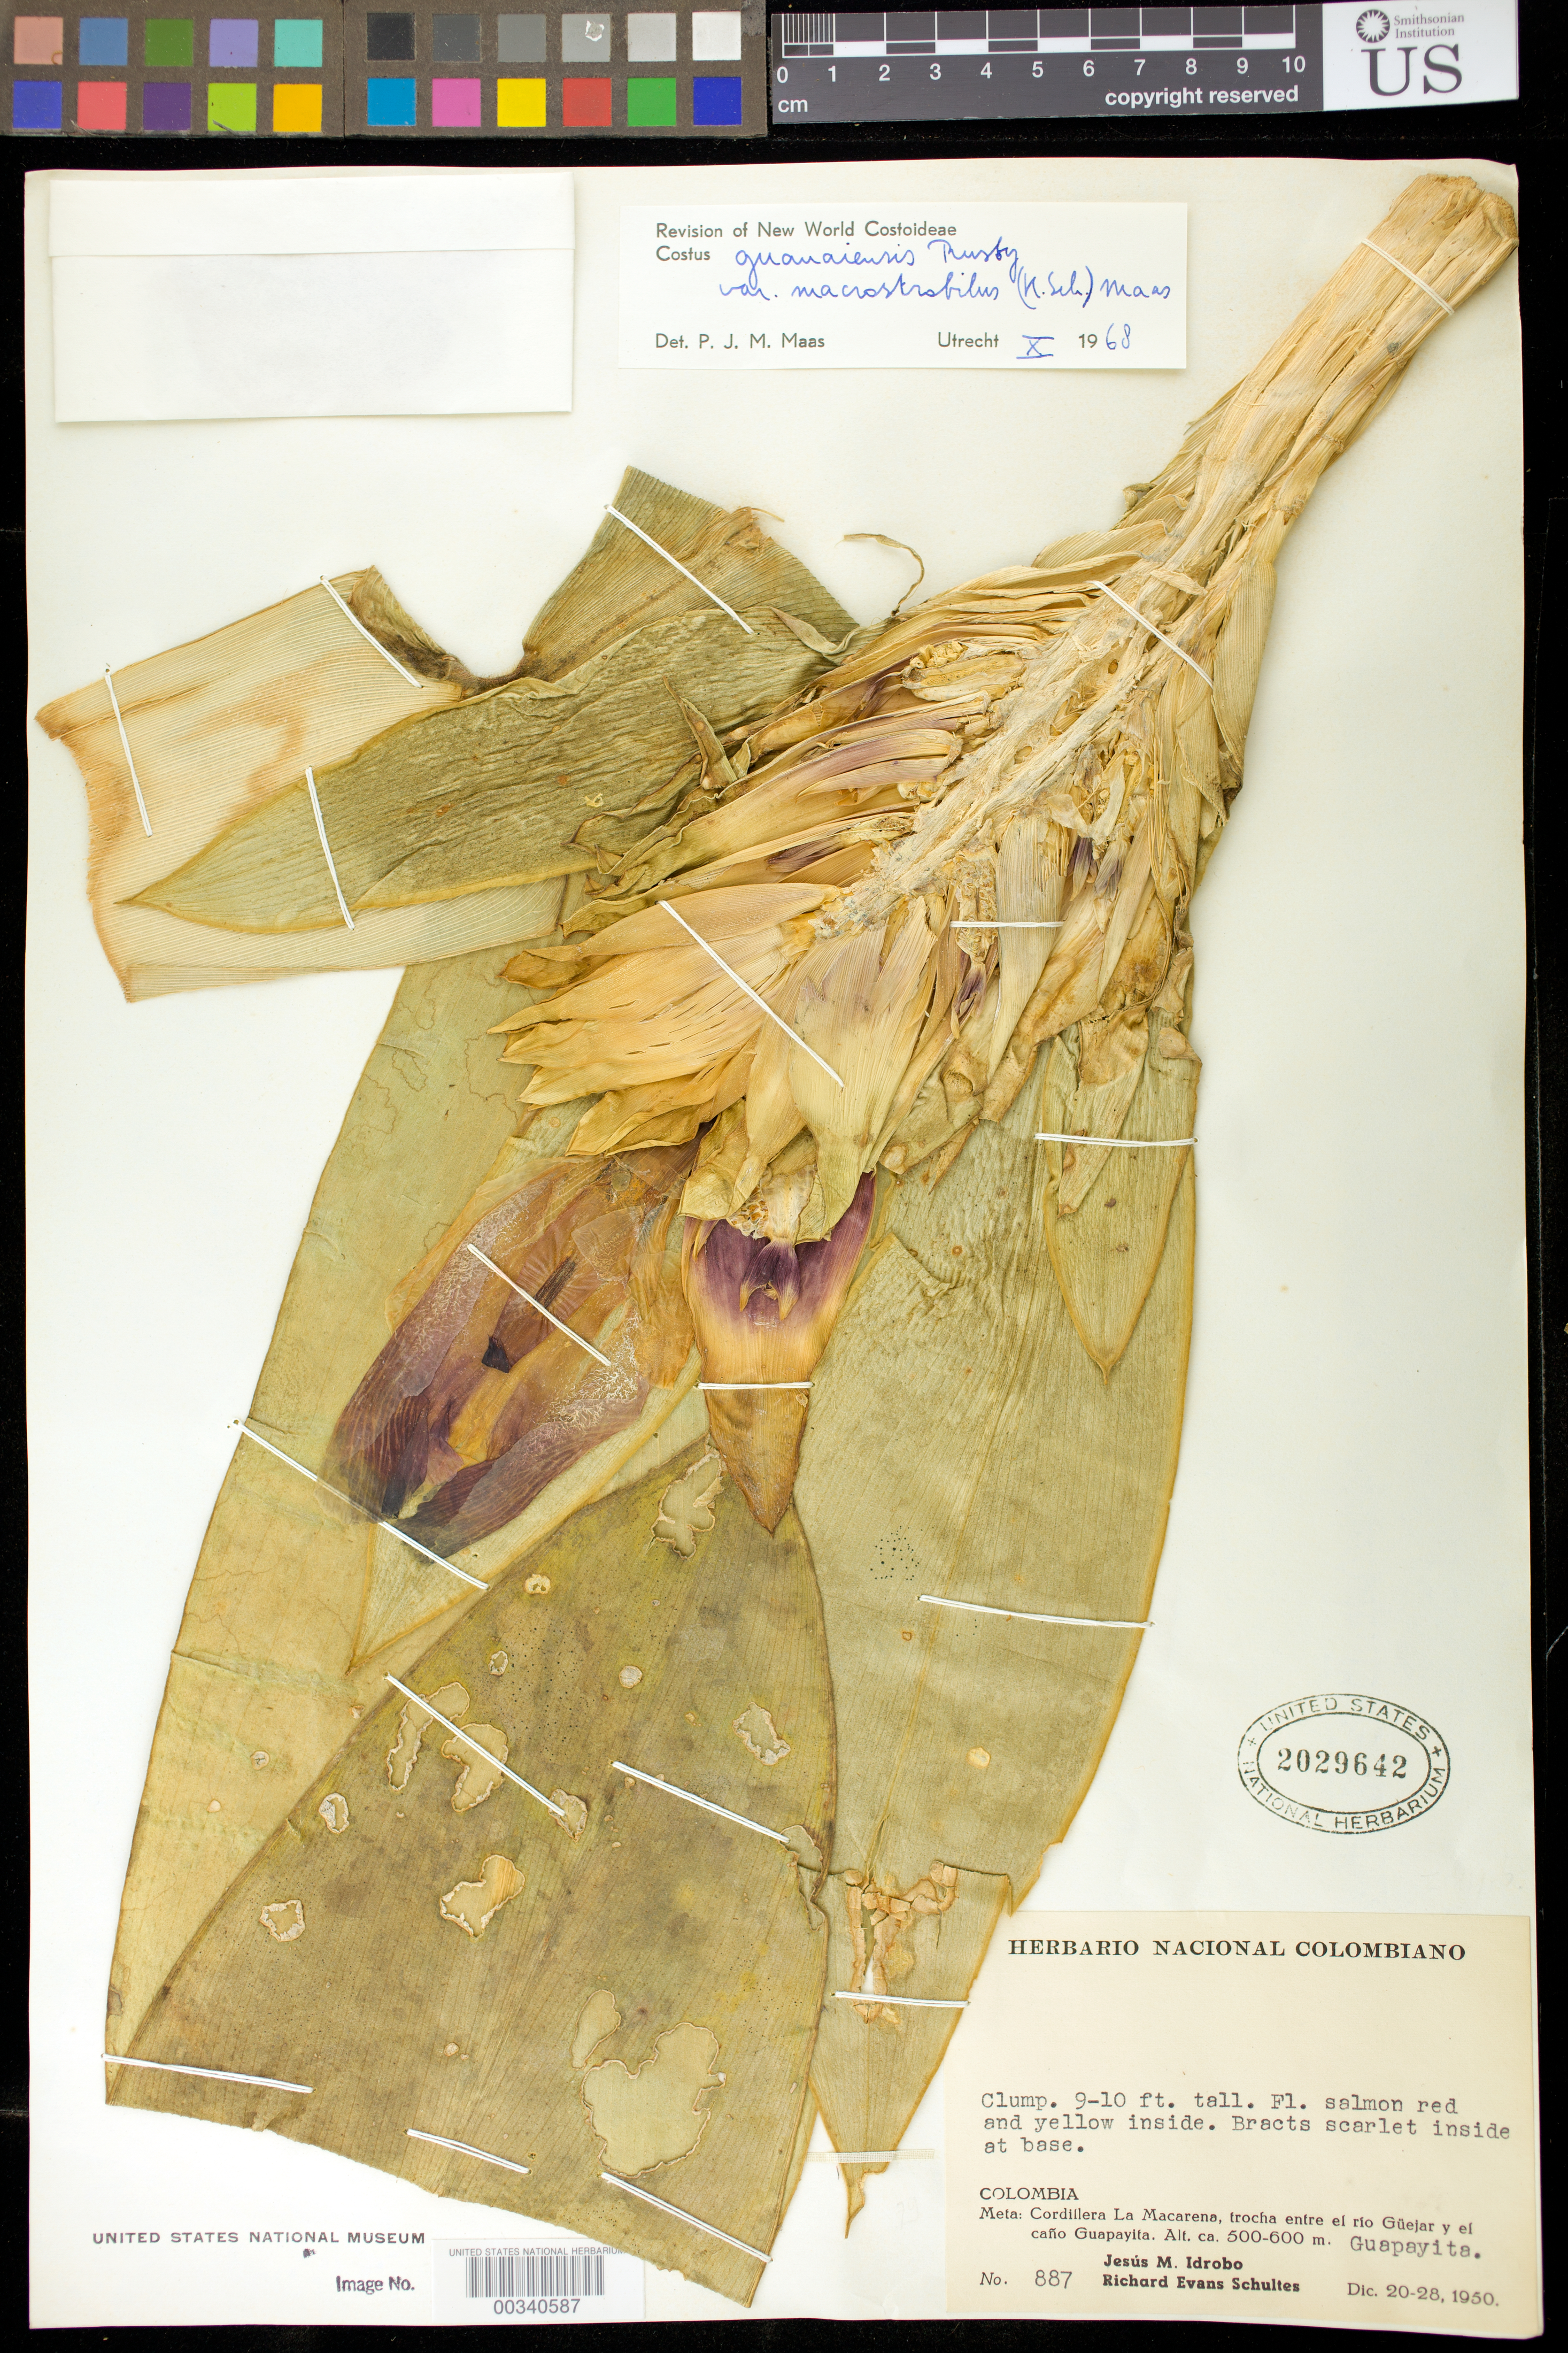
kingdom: Plantae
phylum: Tracheophyta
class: Liliopsida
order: Zingiberales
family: Costaceae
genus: Costus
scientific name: Costus guanaiensis var. macrostrobilis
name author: (K. Schum.) Maas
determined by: Maas, Paul J. M.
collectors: J. M. Idrobo & R. E. Schultes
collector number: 887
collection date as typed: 20 Dec 1950 to 28 Dec 1950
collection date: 1950-12-20/1950-12-28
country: Colombia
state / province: Meta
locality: Cordillera la Macarena, Trocha entre el Rio Guejar y el Caño Guapayita, Guapayita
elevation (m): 500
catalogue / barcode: US 2029642